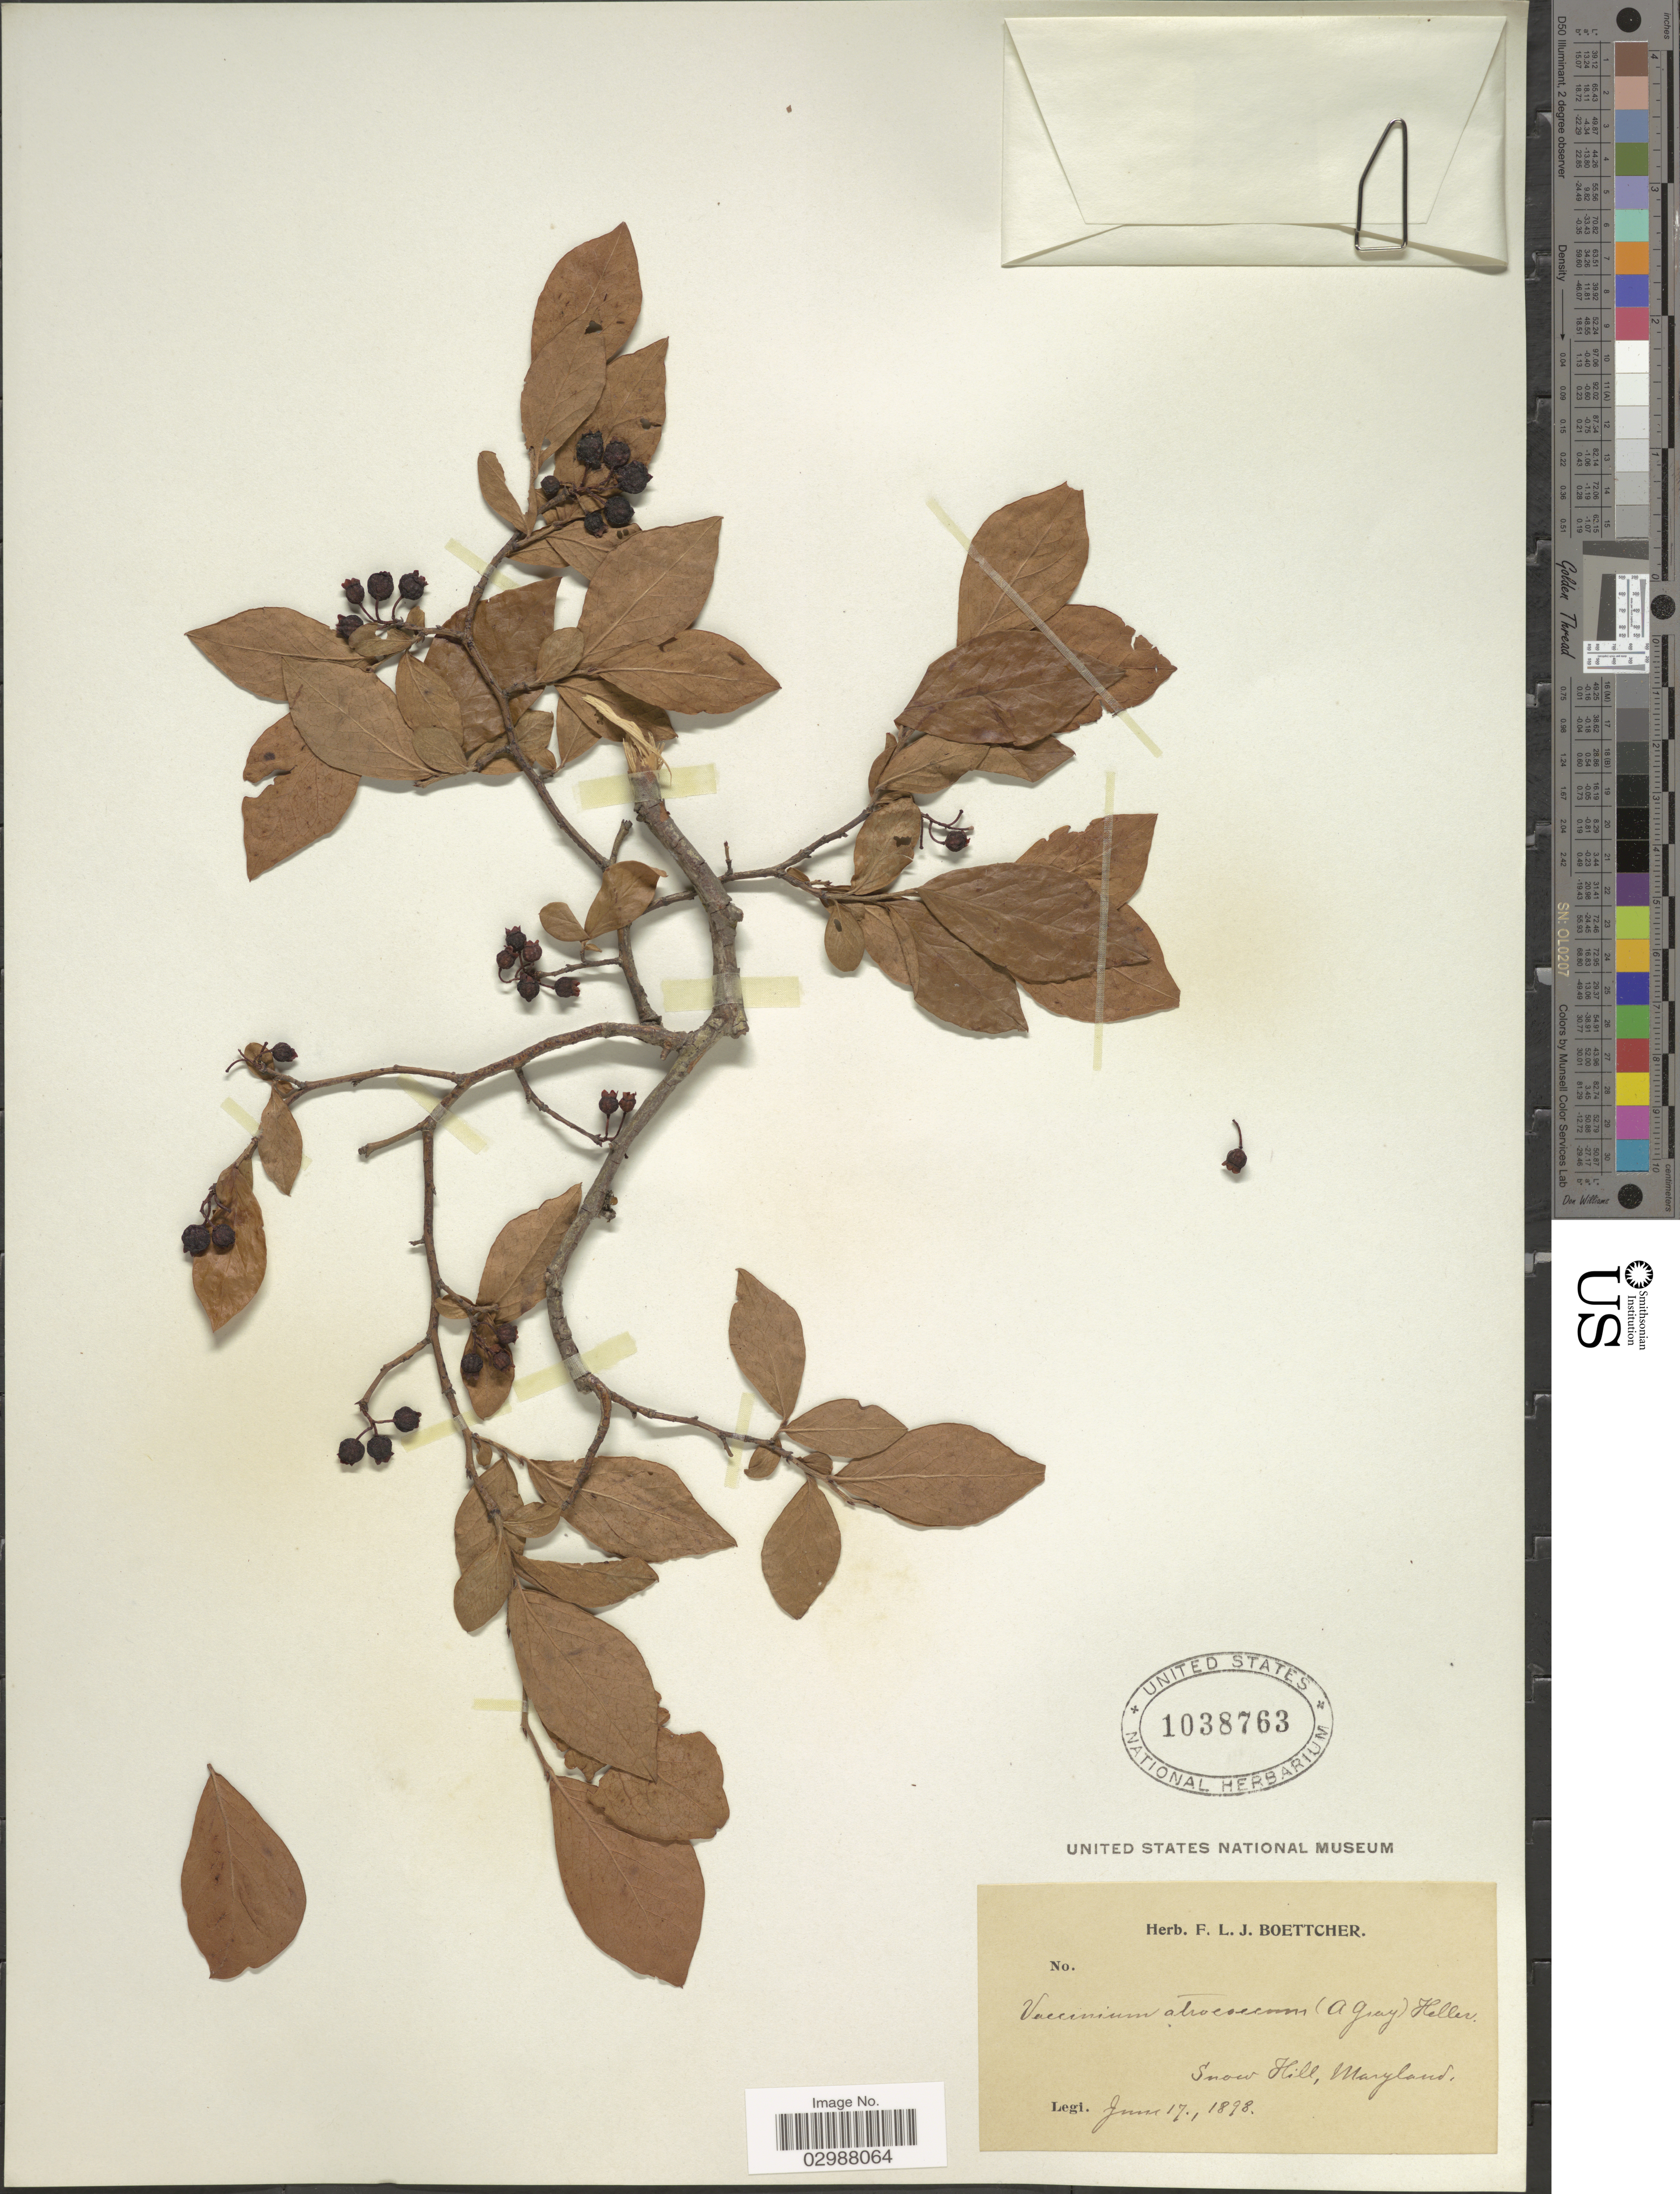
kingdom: Plantae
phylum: Tracheophyta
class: Magnoliopsida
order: Ericales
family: Ericaceae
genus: Vaccinium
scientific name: Vaccinium corymbosum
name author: L.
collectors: ex herb. F. L. J. Boettcher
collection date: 1898-06-17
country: United States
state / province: Maryland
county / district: Worcester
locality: Snow Hill.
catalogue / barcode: US 1038763